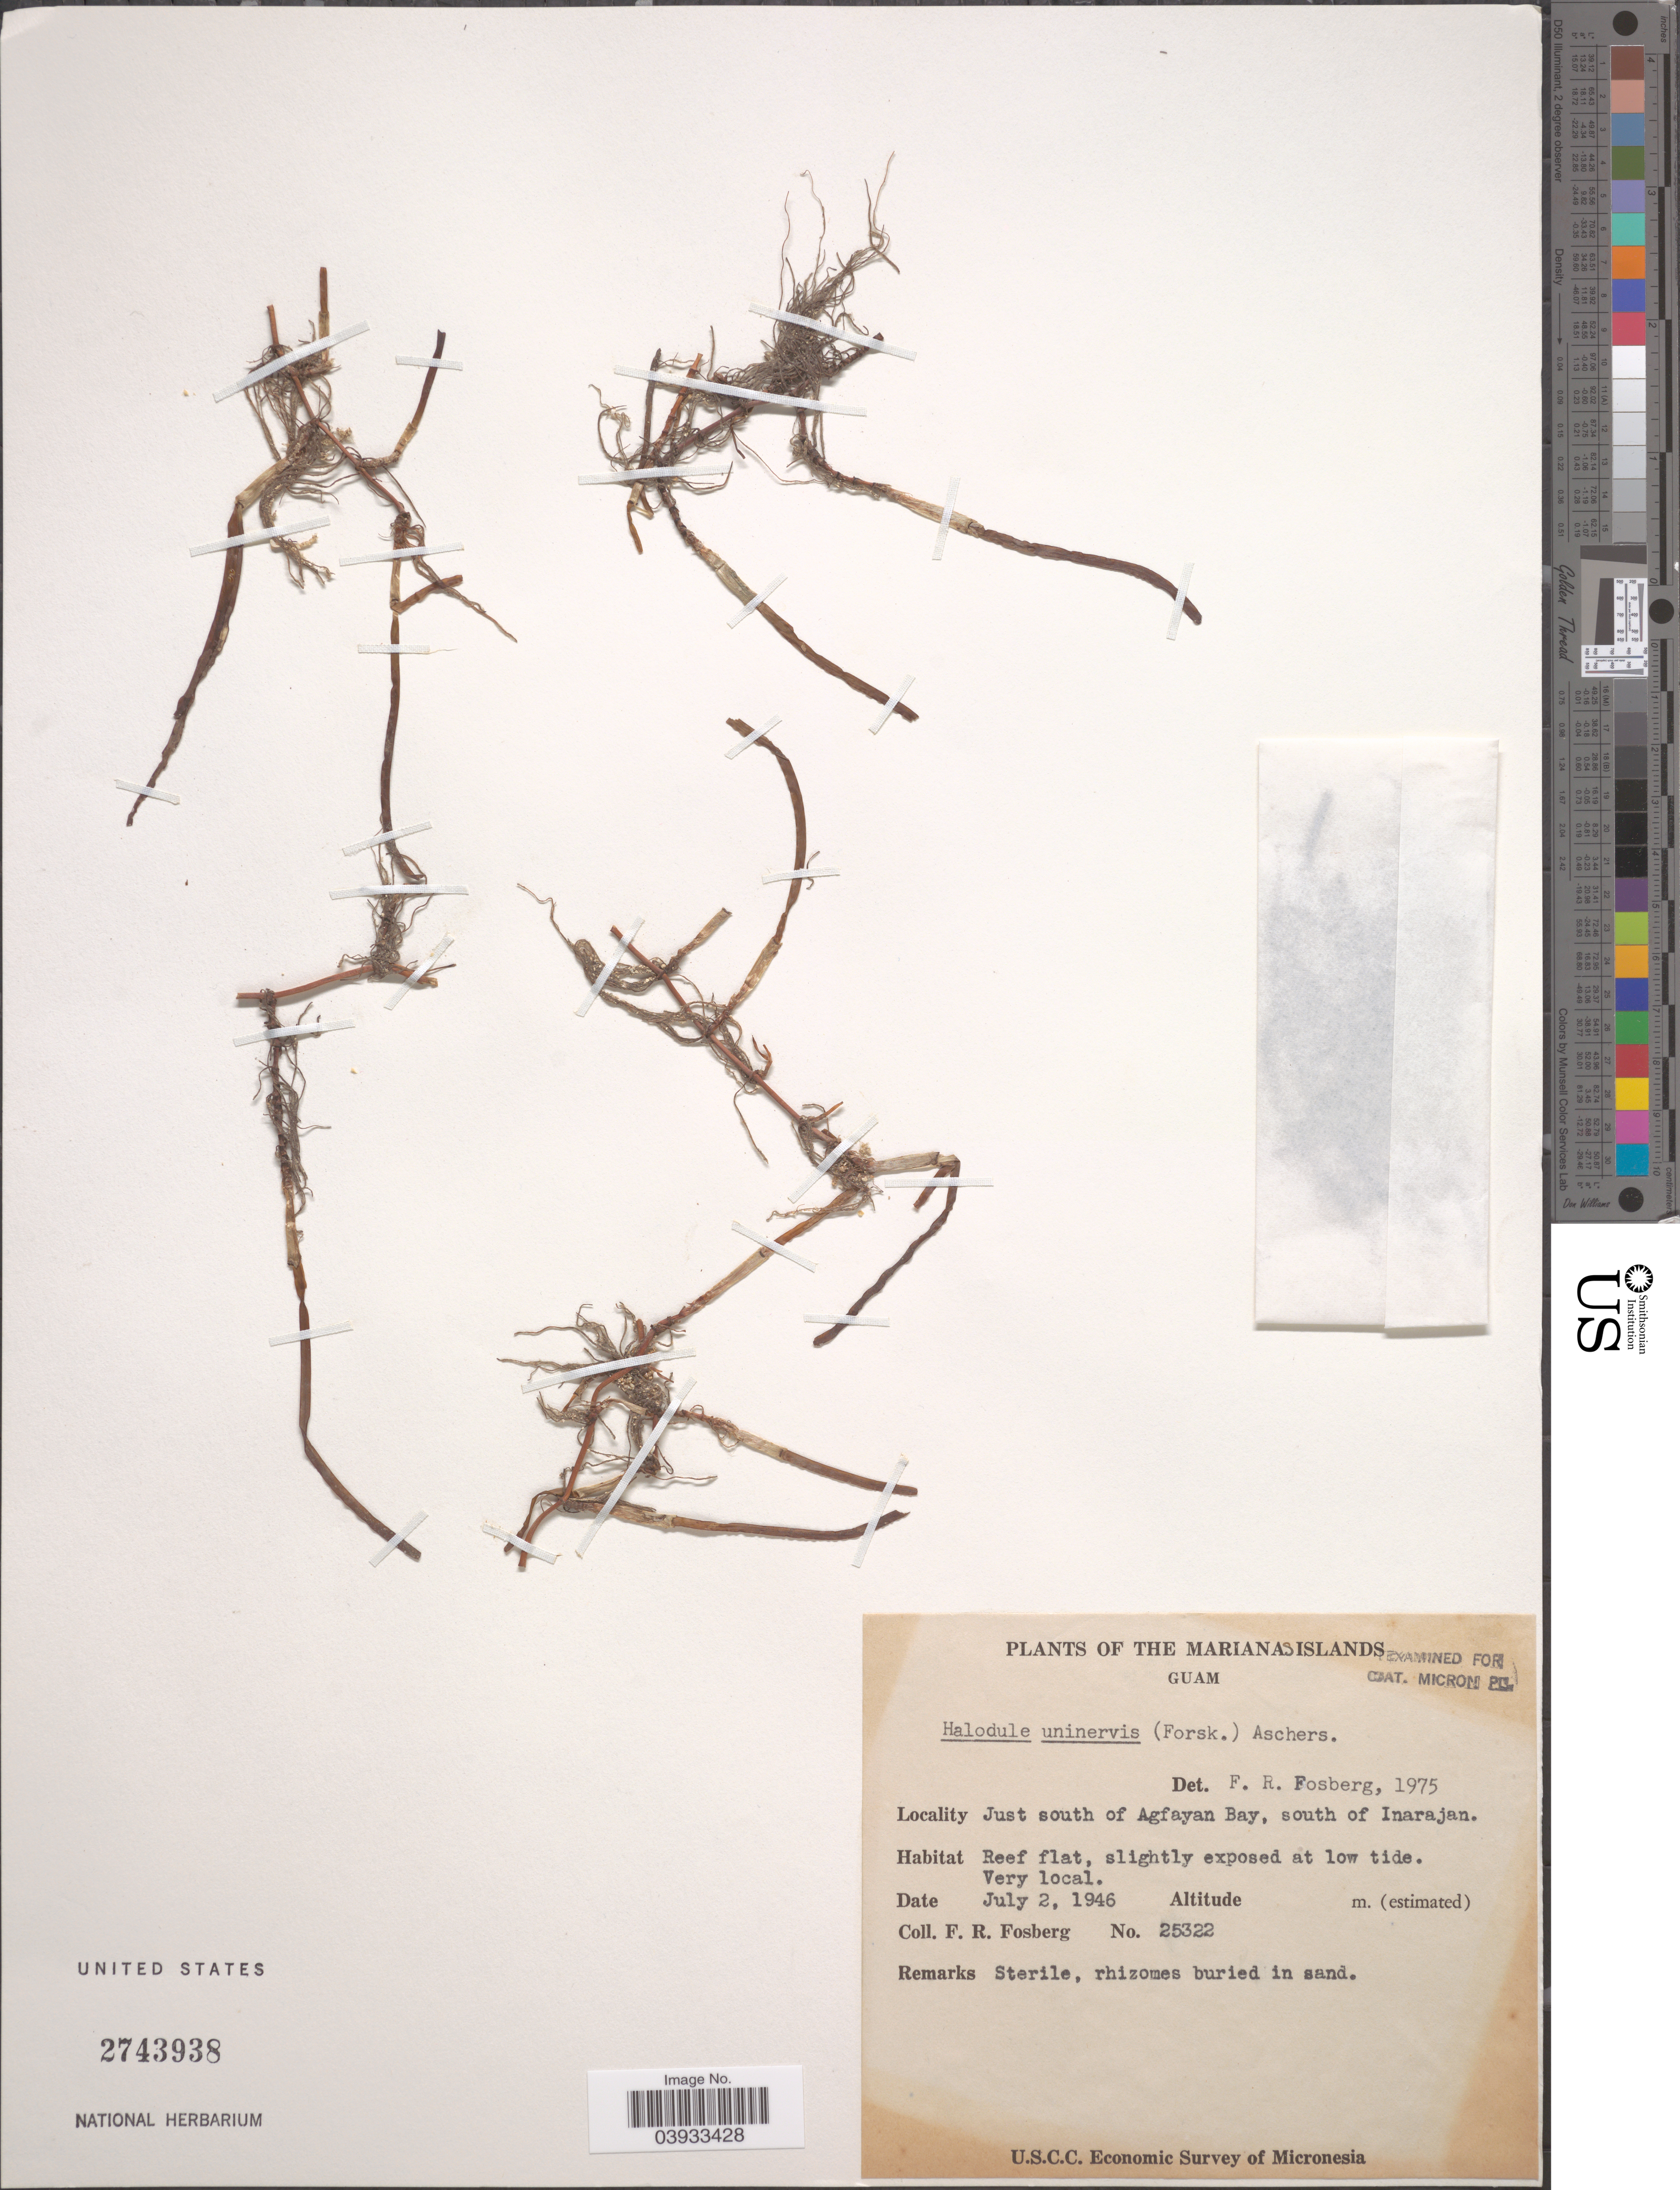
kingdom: Plantae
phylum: Tracheophyta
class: Liliopsida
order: Alismatales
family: Cymodoceaceae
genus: Halodule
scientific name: Halodule uninervis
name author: (Forssk.) Asch.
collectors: F. R. Fosberg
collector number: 25322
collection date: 1946-07-02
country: Guam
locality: The Marianas Islands. Just south of Agfayan Bay, south of Inarajan.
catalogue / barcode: US 2743938